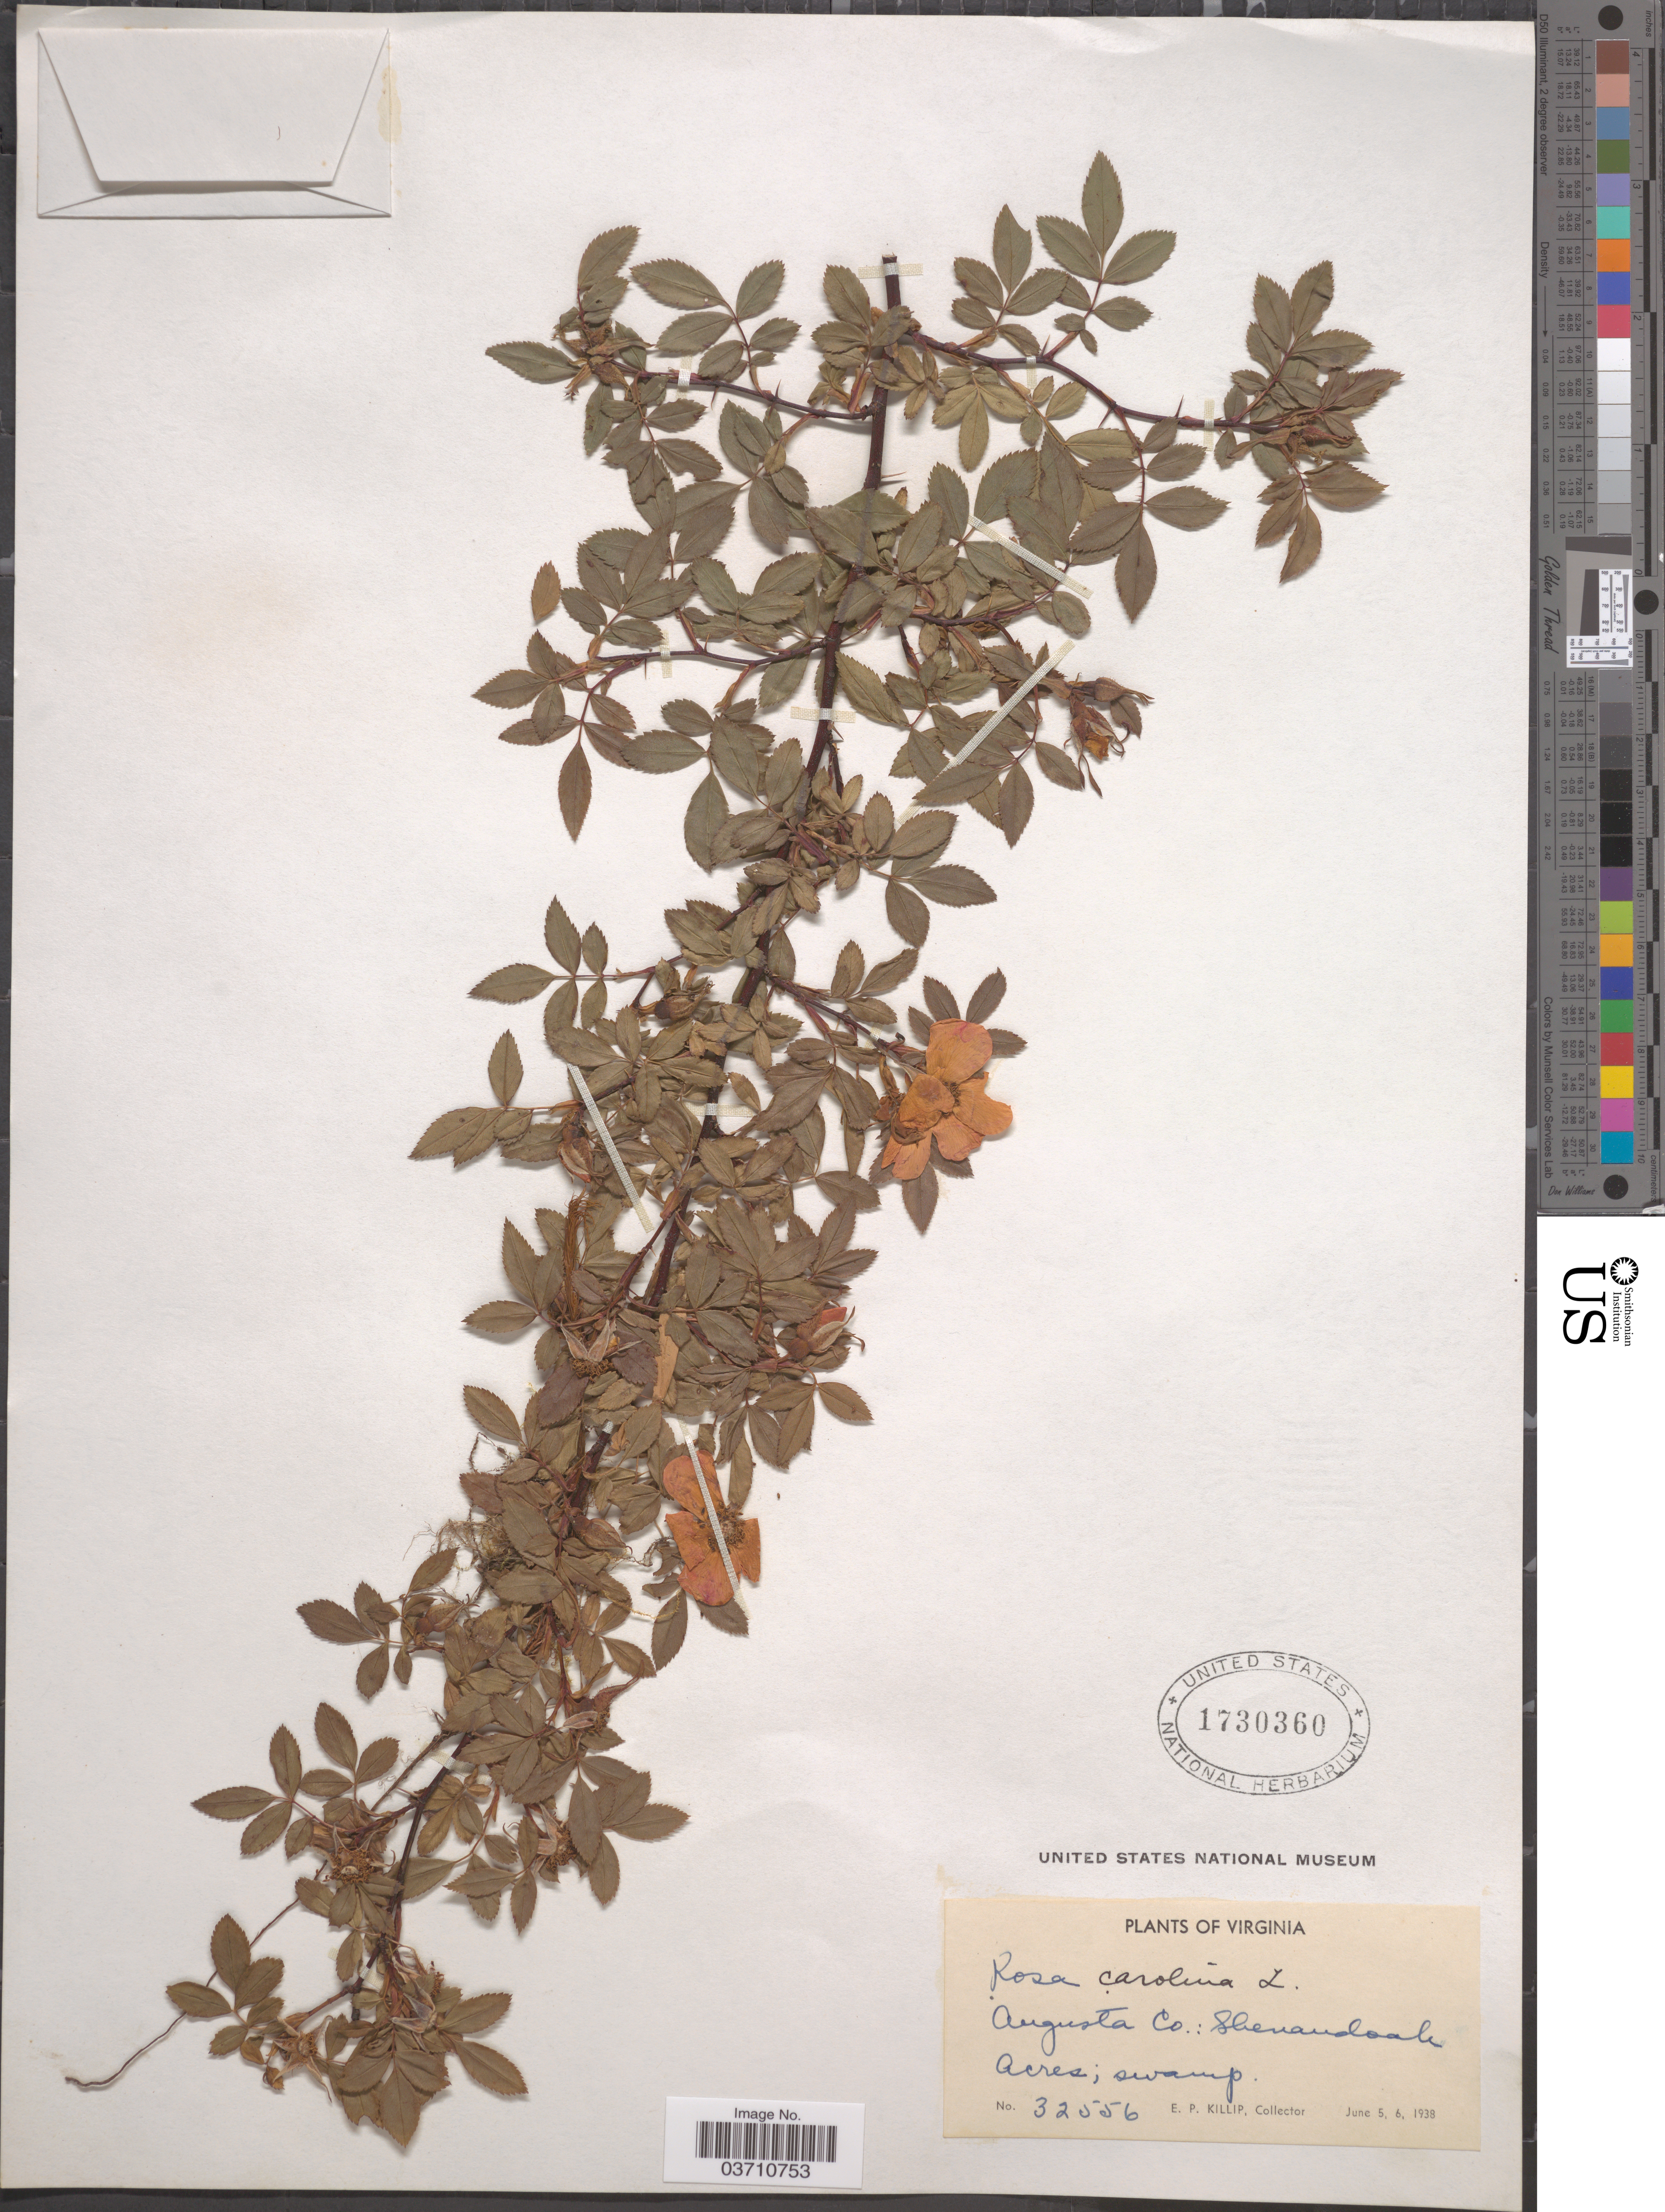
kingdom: Plantae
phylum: Tracheophyta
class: Magnoliopsida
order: Rosales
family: Rosaceae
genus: Rosa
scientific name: Rosa carolina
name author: L.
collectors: E. P. Killip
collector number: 32556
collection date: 1938-06-05/1938-06-06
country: United States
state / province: Virginia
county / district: Augusta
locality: Augusta Co.: Shenandoah Acres; swamp.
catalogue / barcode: US 1730360